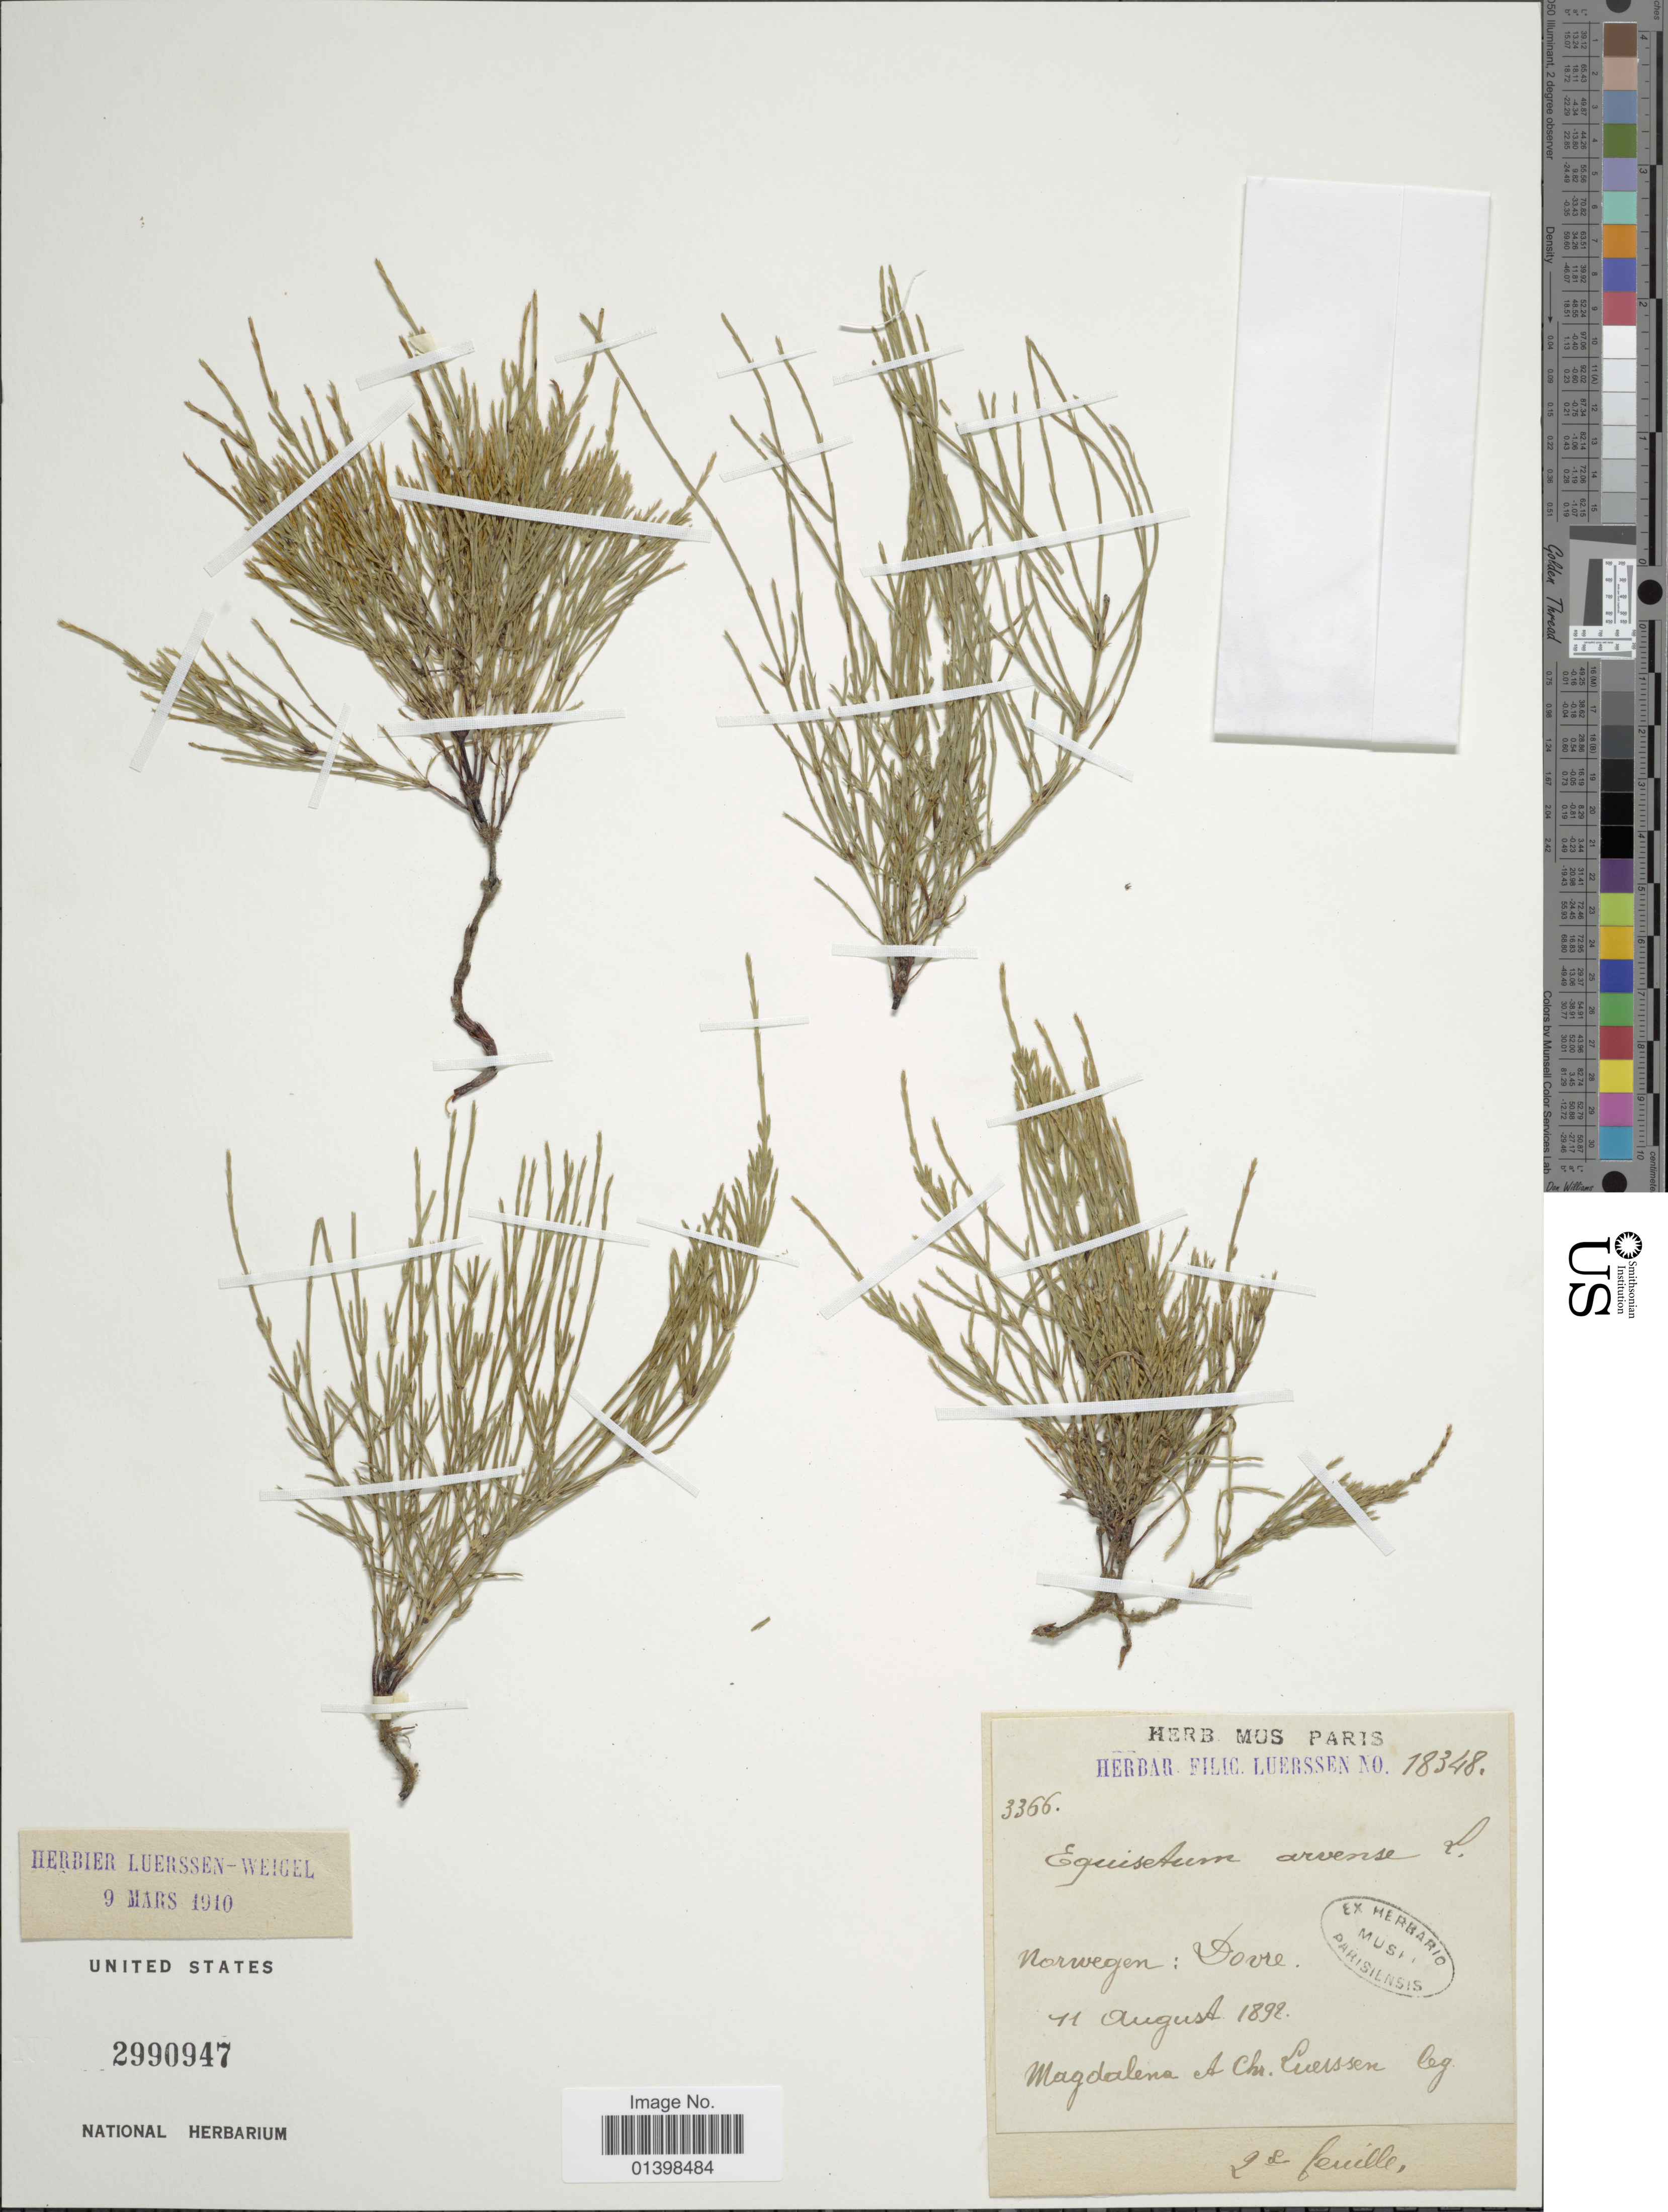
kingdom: Plantae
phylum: Tracheophyta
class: Polypodiopsida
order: Equisetales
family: Equisetaceae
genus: Equisetum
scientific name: Equisetum arvense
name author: L.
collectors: M. Luerssen & C. Luerssen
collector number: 3366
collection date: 1892-08-11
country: Norway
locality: Dovre.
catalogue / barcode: US 2990947